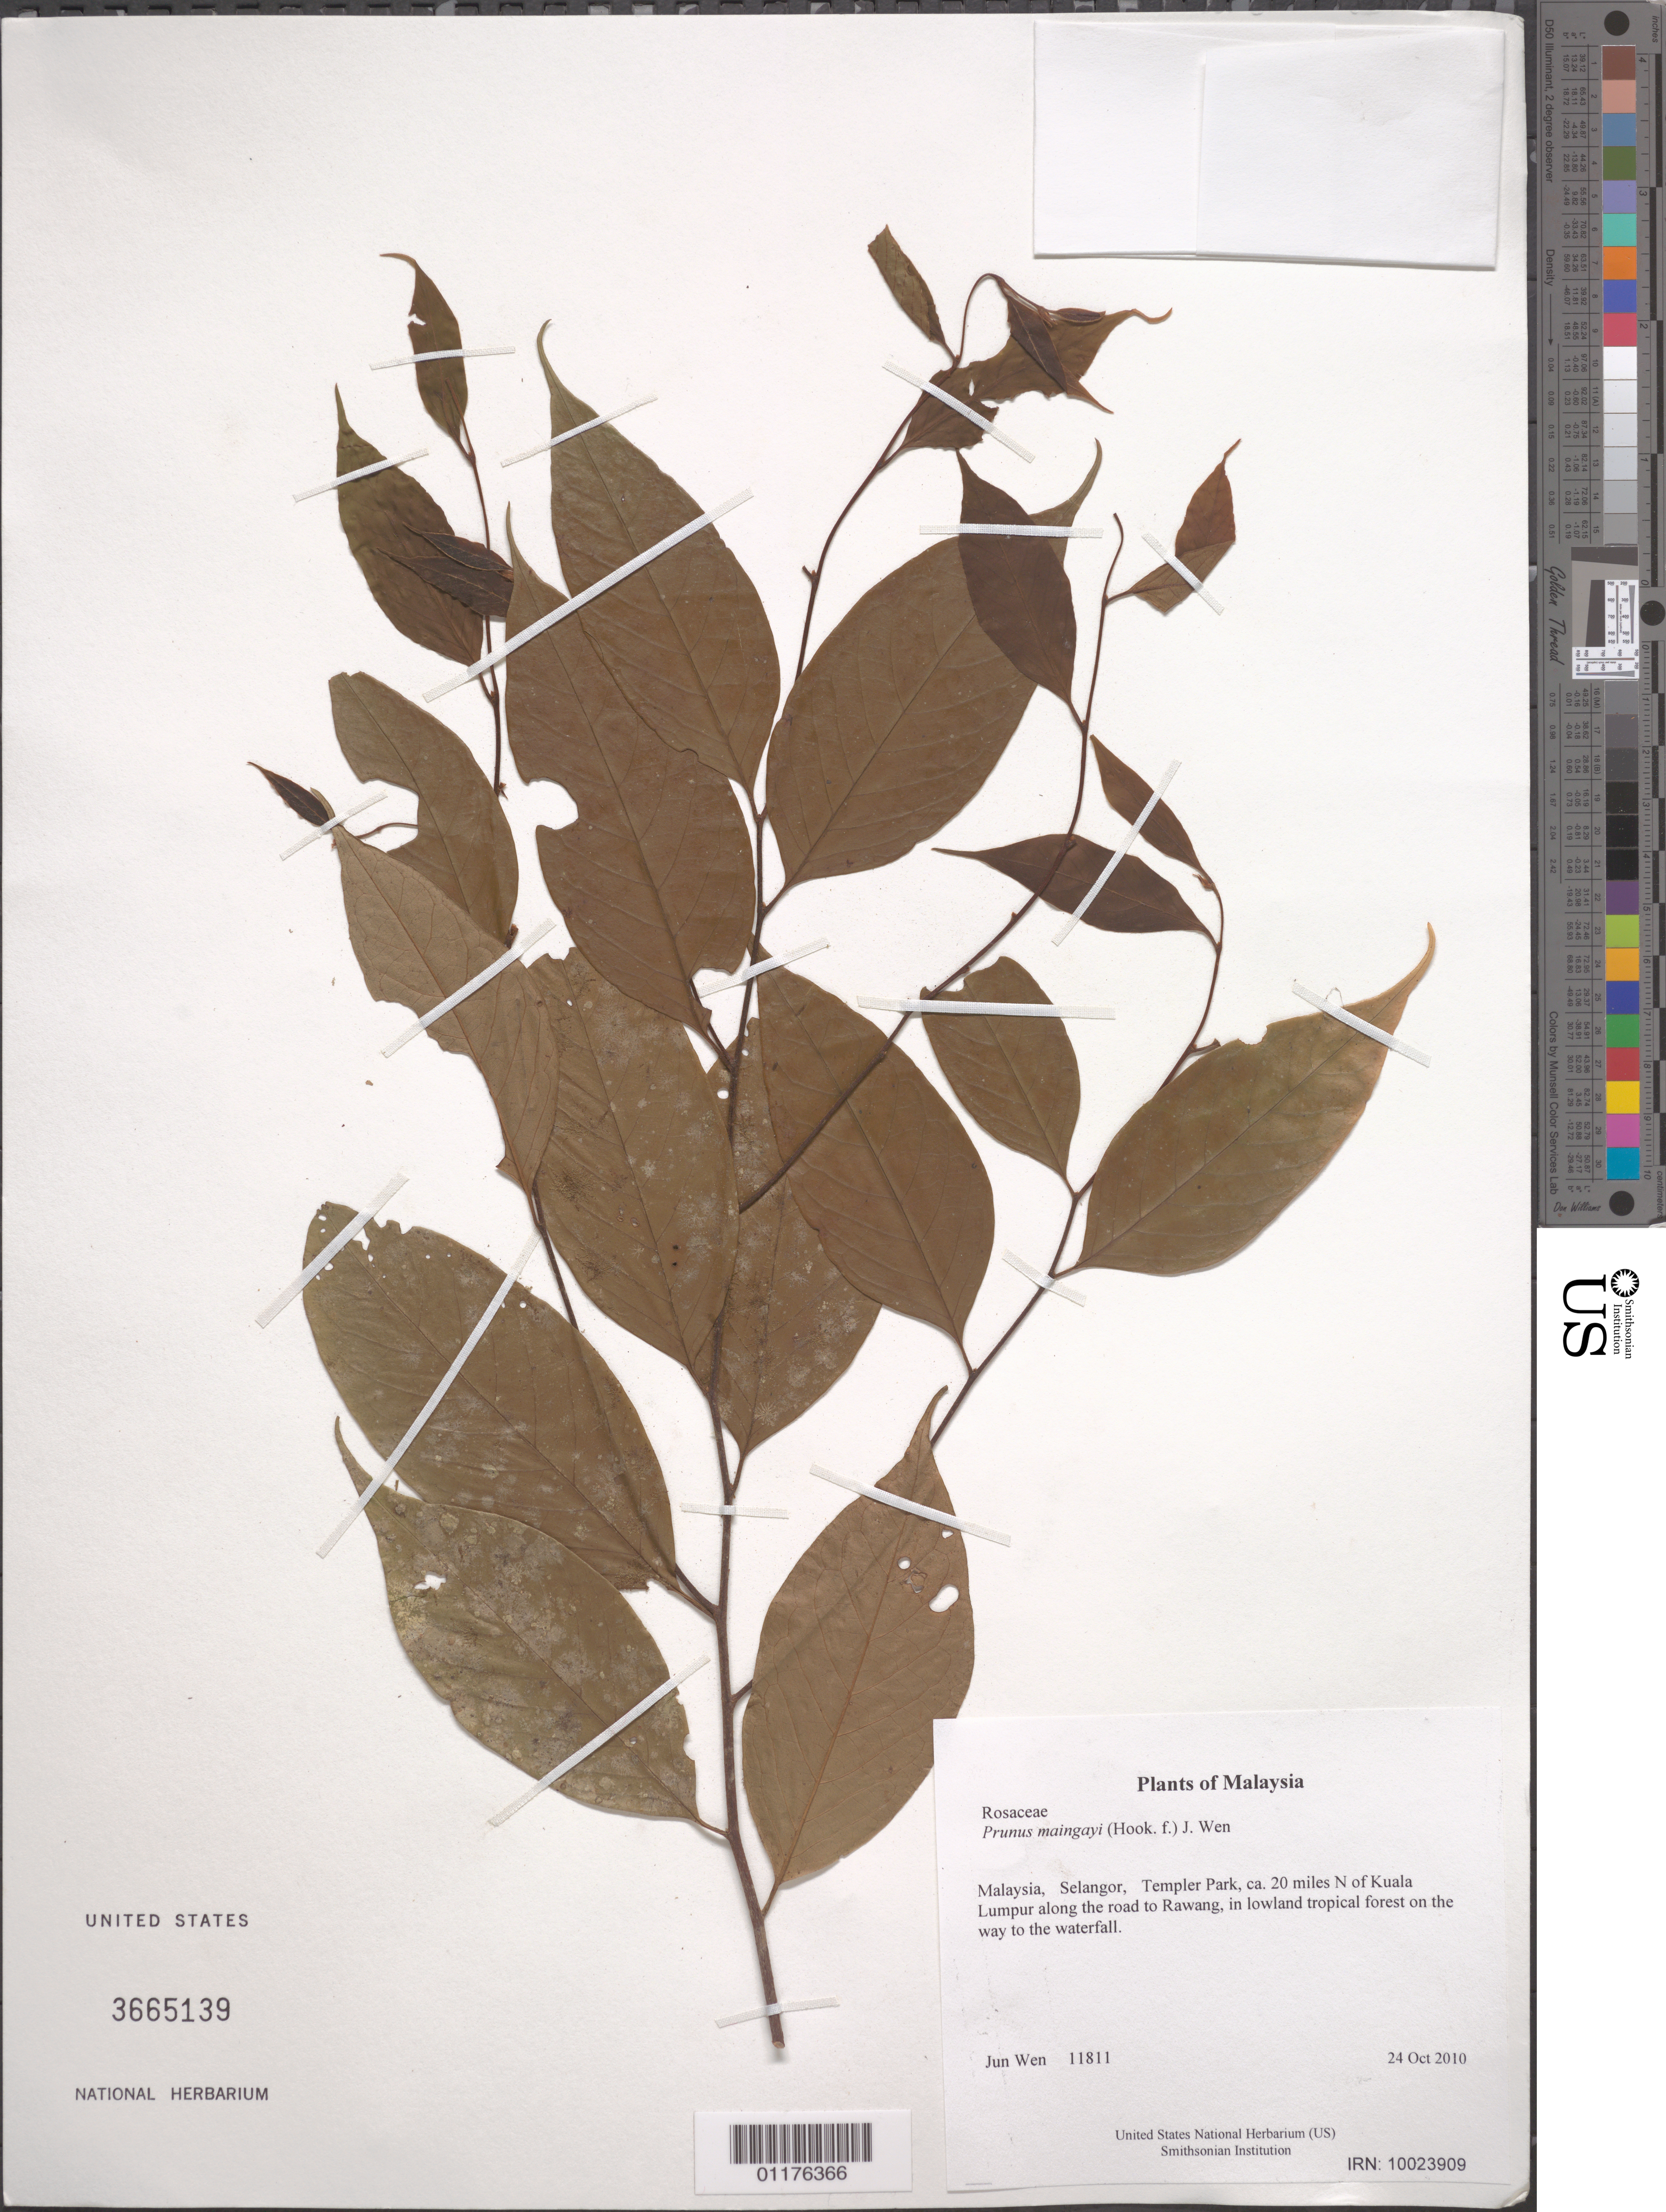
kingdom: Plantae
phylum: Tracheophyta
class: Magnoliopsida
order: Rosales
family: Rosaceae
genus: Prunus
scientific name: Prunus maingayi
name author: (Hook. f.) J. Wen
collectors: J. Wen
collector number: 11811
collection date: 2010-10-24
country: Malaysia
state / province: Selangor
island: Borneo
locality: Templer Park, ca. 20 miles N of Kuala Lumpur along the road to Rawang, in lowland tropical forest on the way to the waterfall.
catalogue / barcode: US 3665139